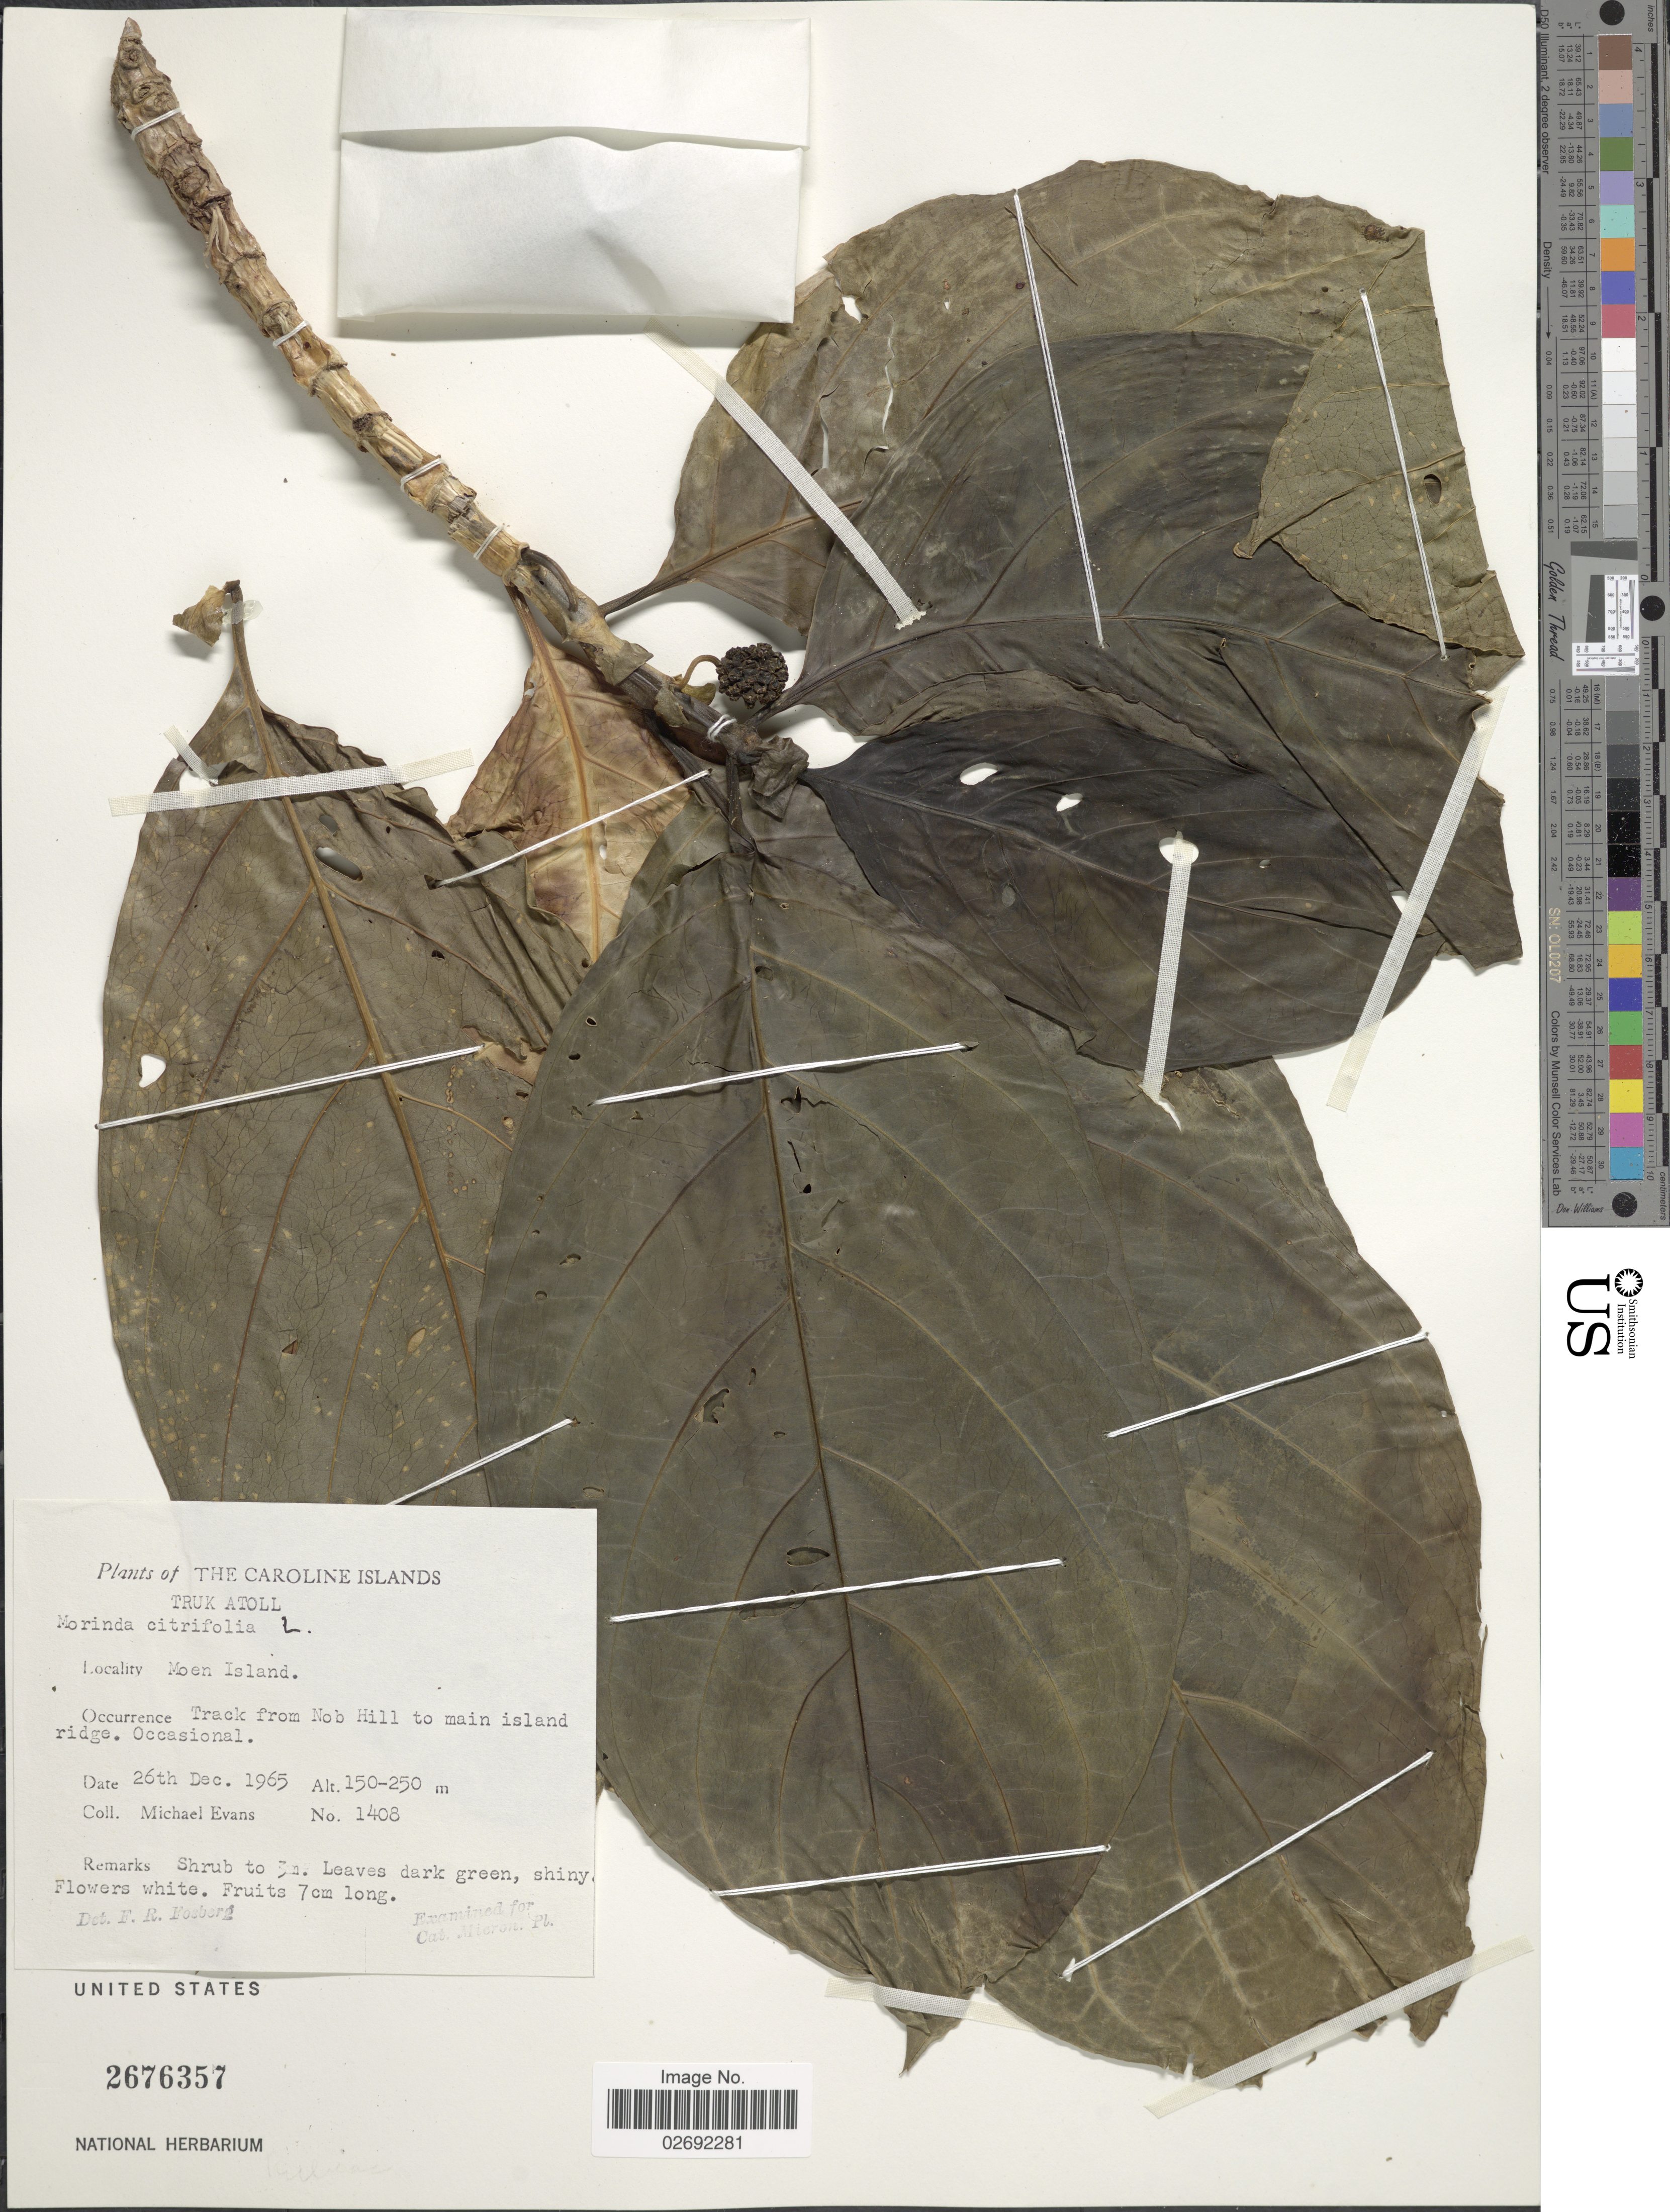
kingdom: Plantae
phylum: Tracheophyta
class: Magnoliopsida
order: Gentianales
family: Rubiaceae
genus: Morinda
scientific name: Morinda citrifolia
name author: L.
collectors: M. Evans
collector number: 1408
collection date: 1965-12-26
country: Micronesia, Federated States of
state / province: Truk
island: Moen [Wono]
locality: Caroline Islands. Truk Atoll, Moen Island. Track from Nob Hill to main island ridge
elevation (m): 150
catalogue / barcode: US 2676357